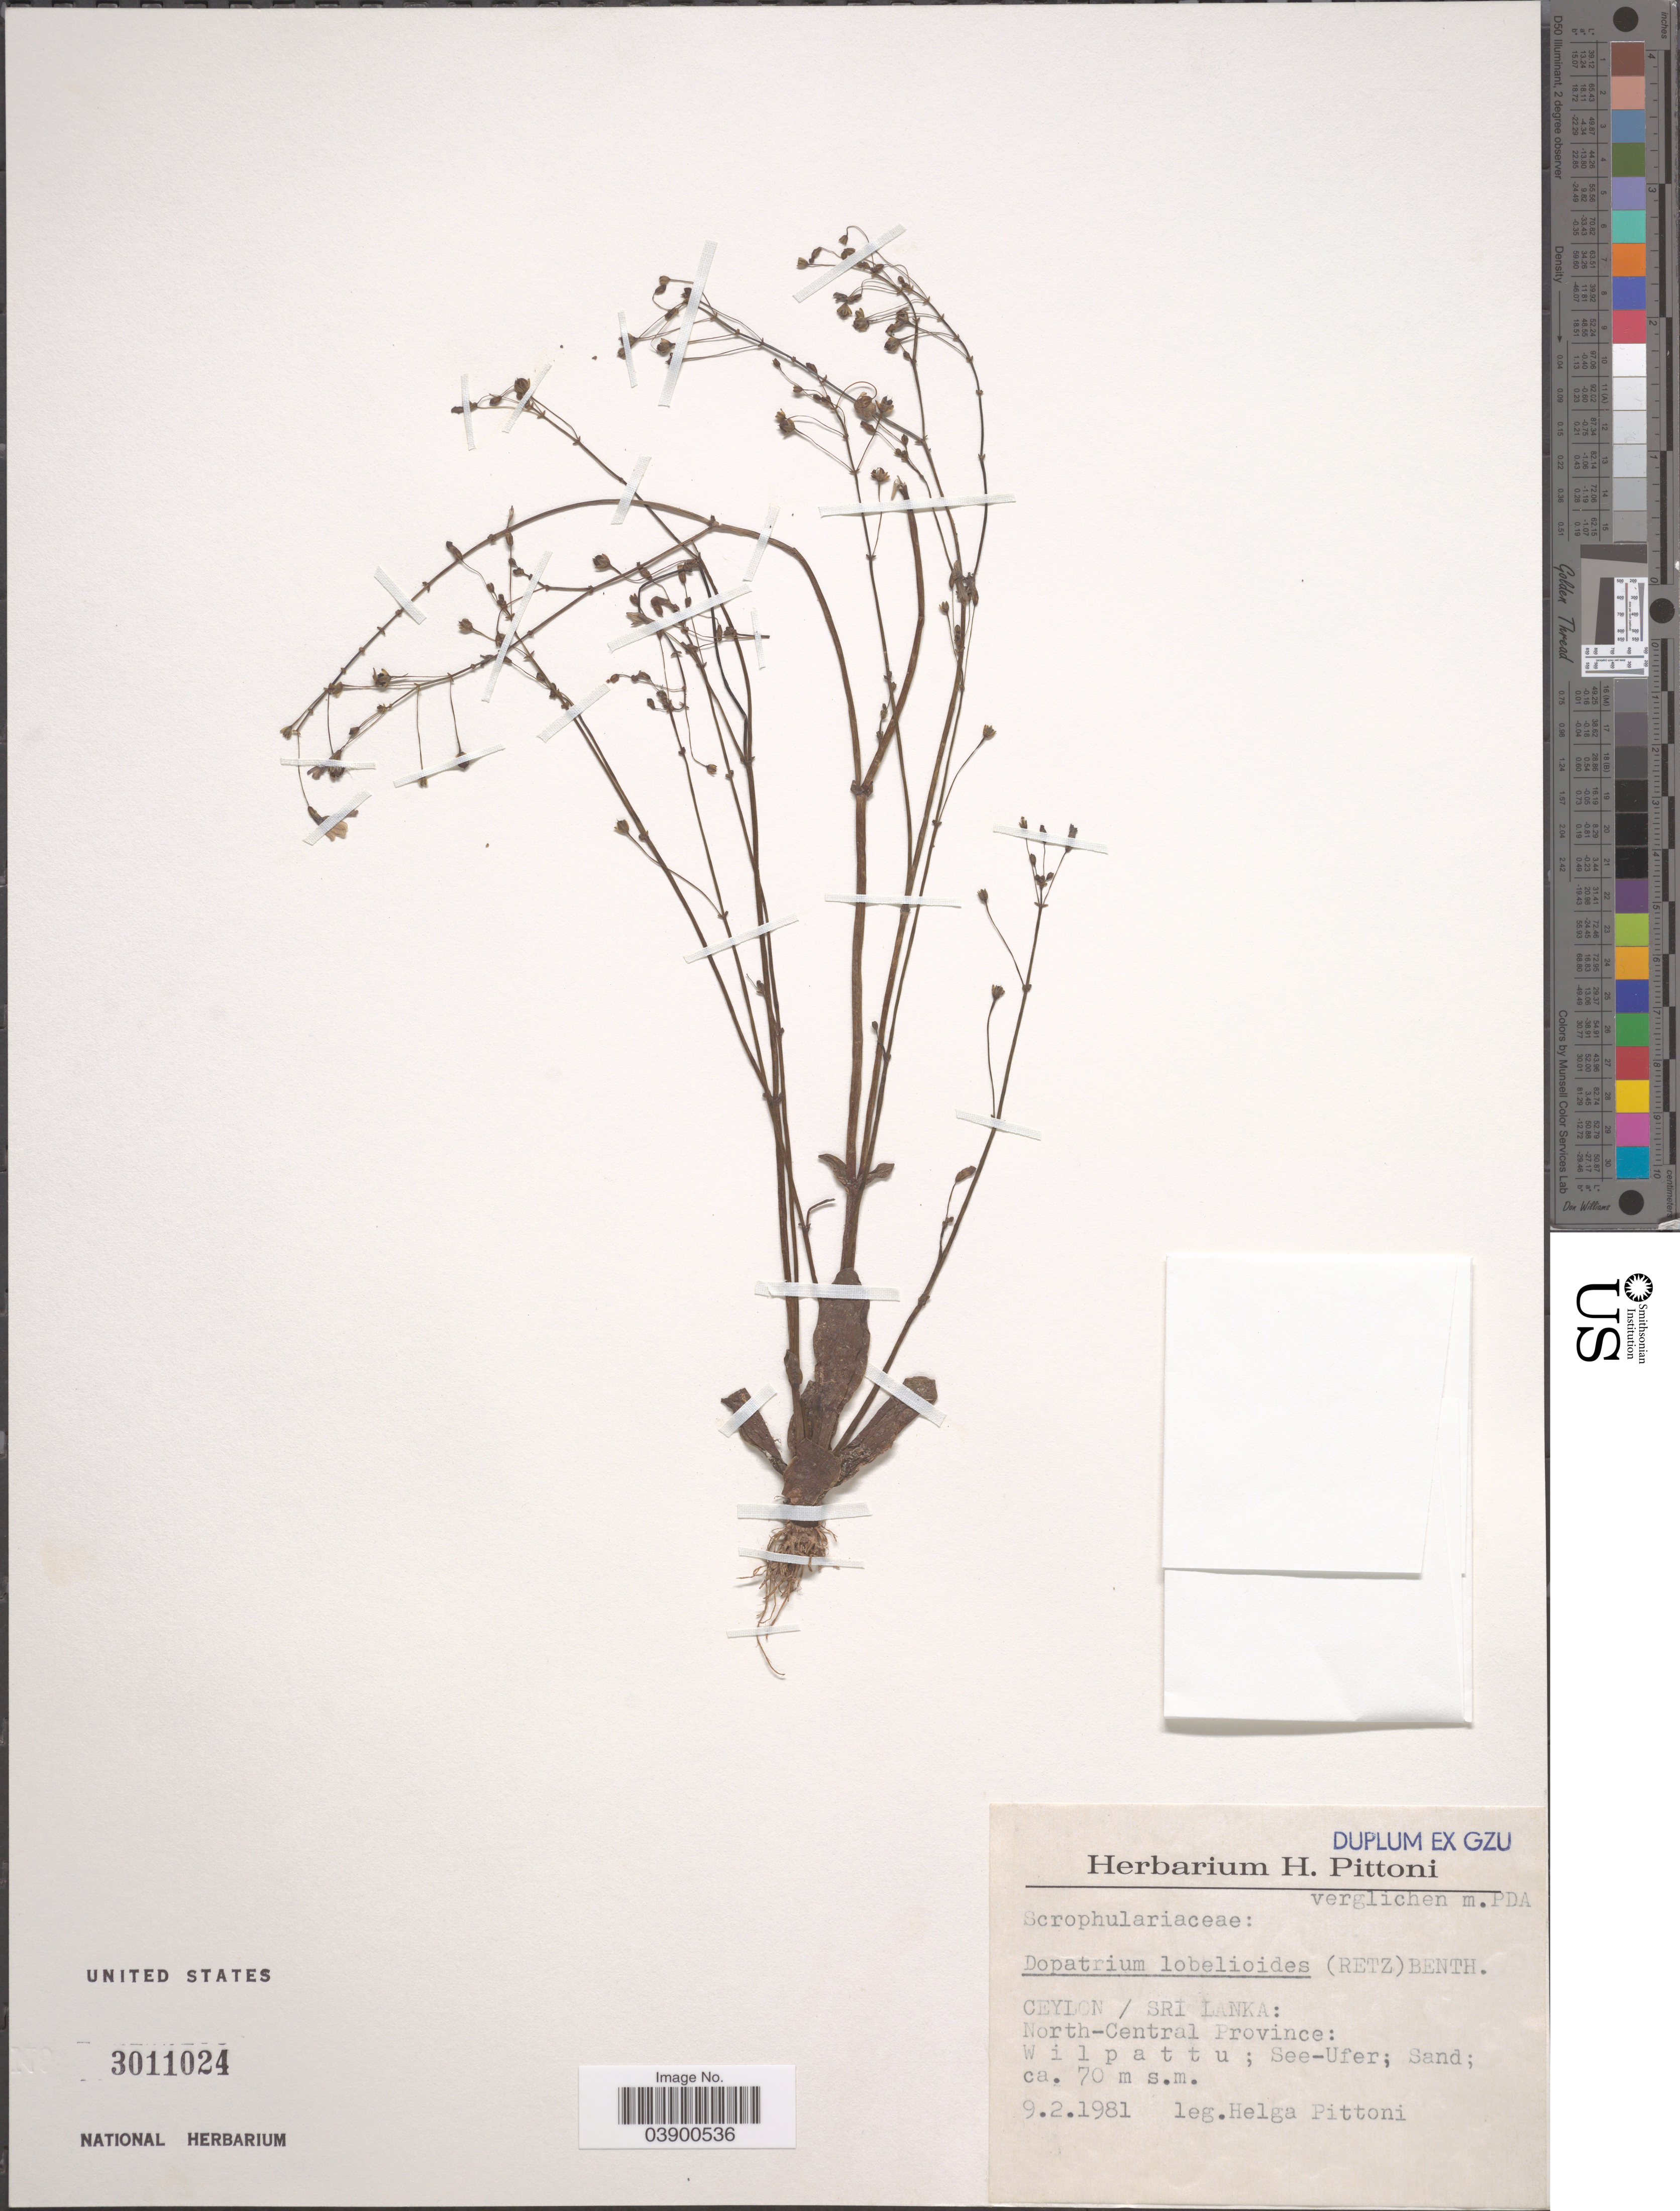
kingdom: Plantae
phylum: Tracheophyta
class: Magnoliopsida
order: Lamiales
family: Plantaginaceae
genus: Dopatrium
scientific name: Dopatrium lobelioides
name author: (Retz.) Benth.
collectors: H. Pittoni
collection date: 1981-02-09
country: Sri Lanka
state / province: North Central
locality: Ceylon. Wilpattu; See-Ufer.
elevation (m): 70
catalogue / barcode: US 3011024